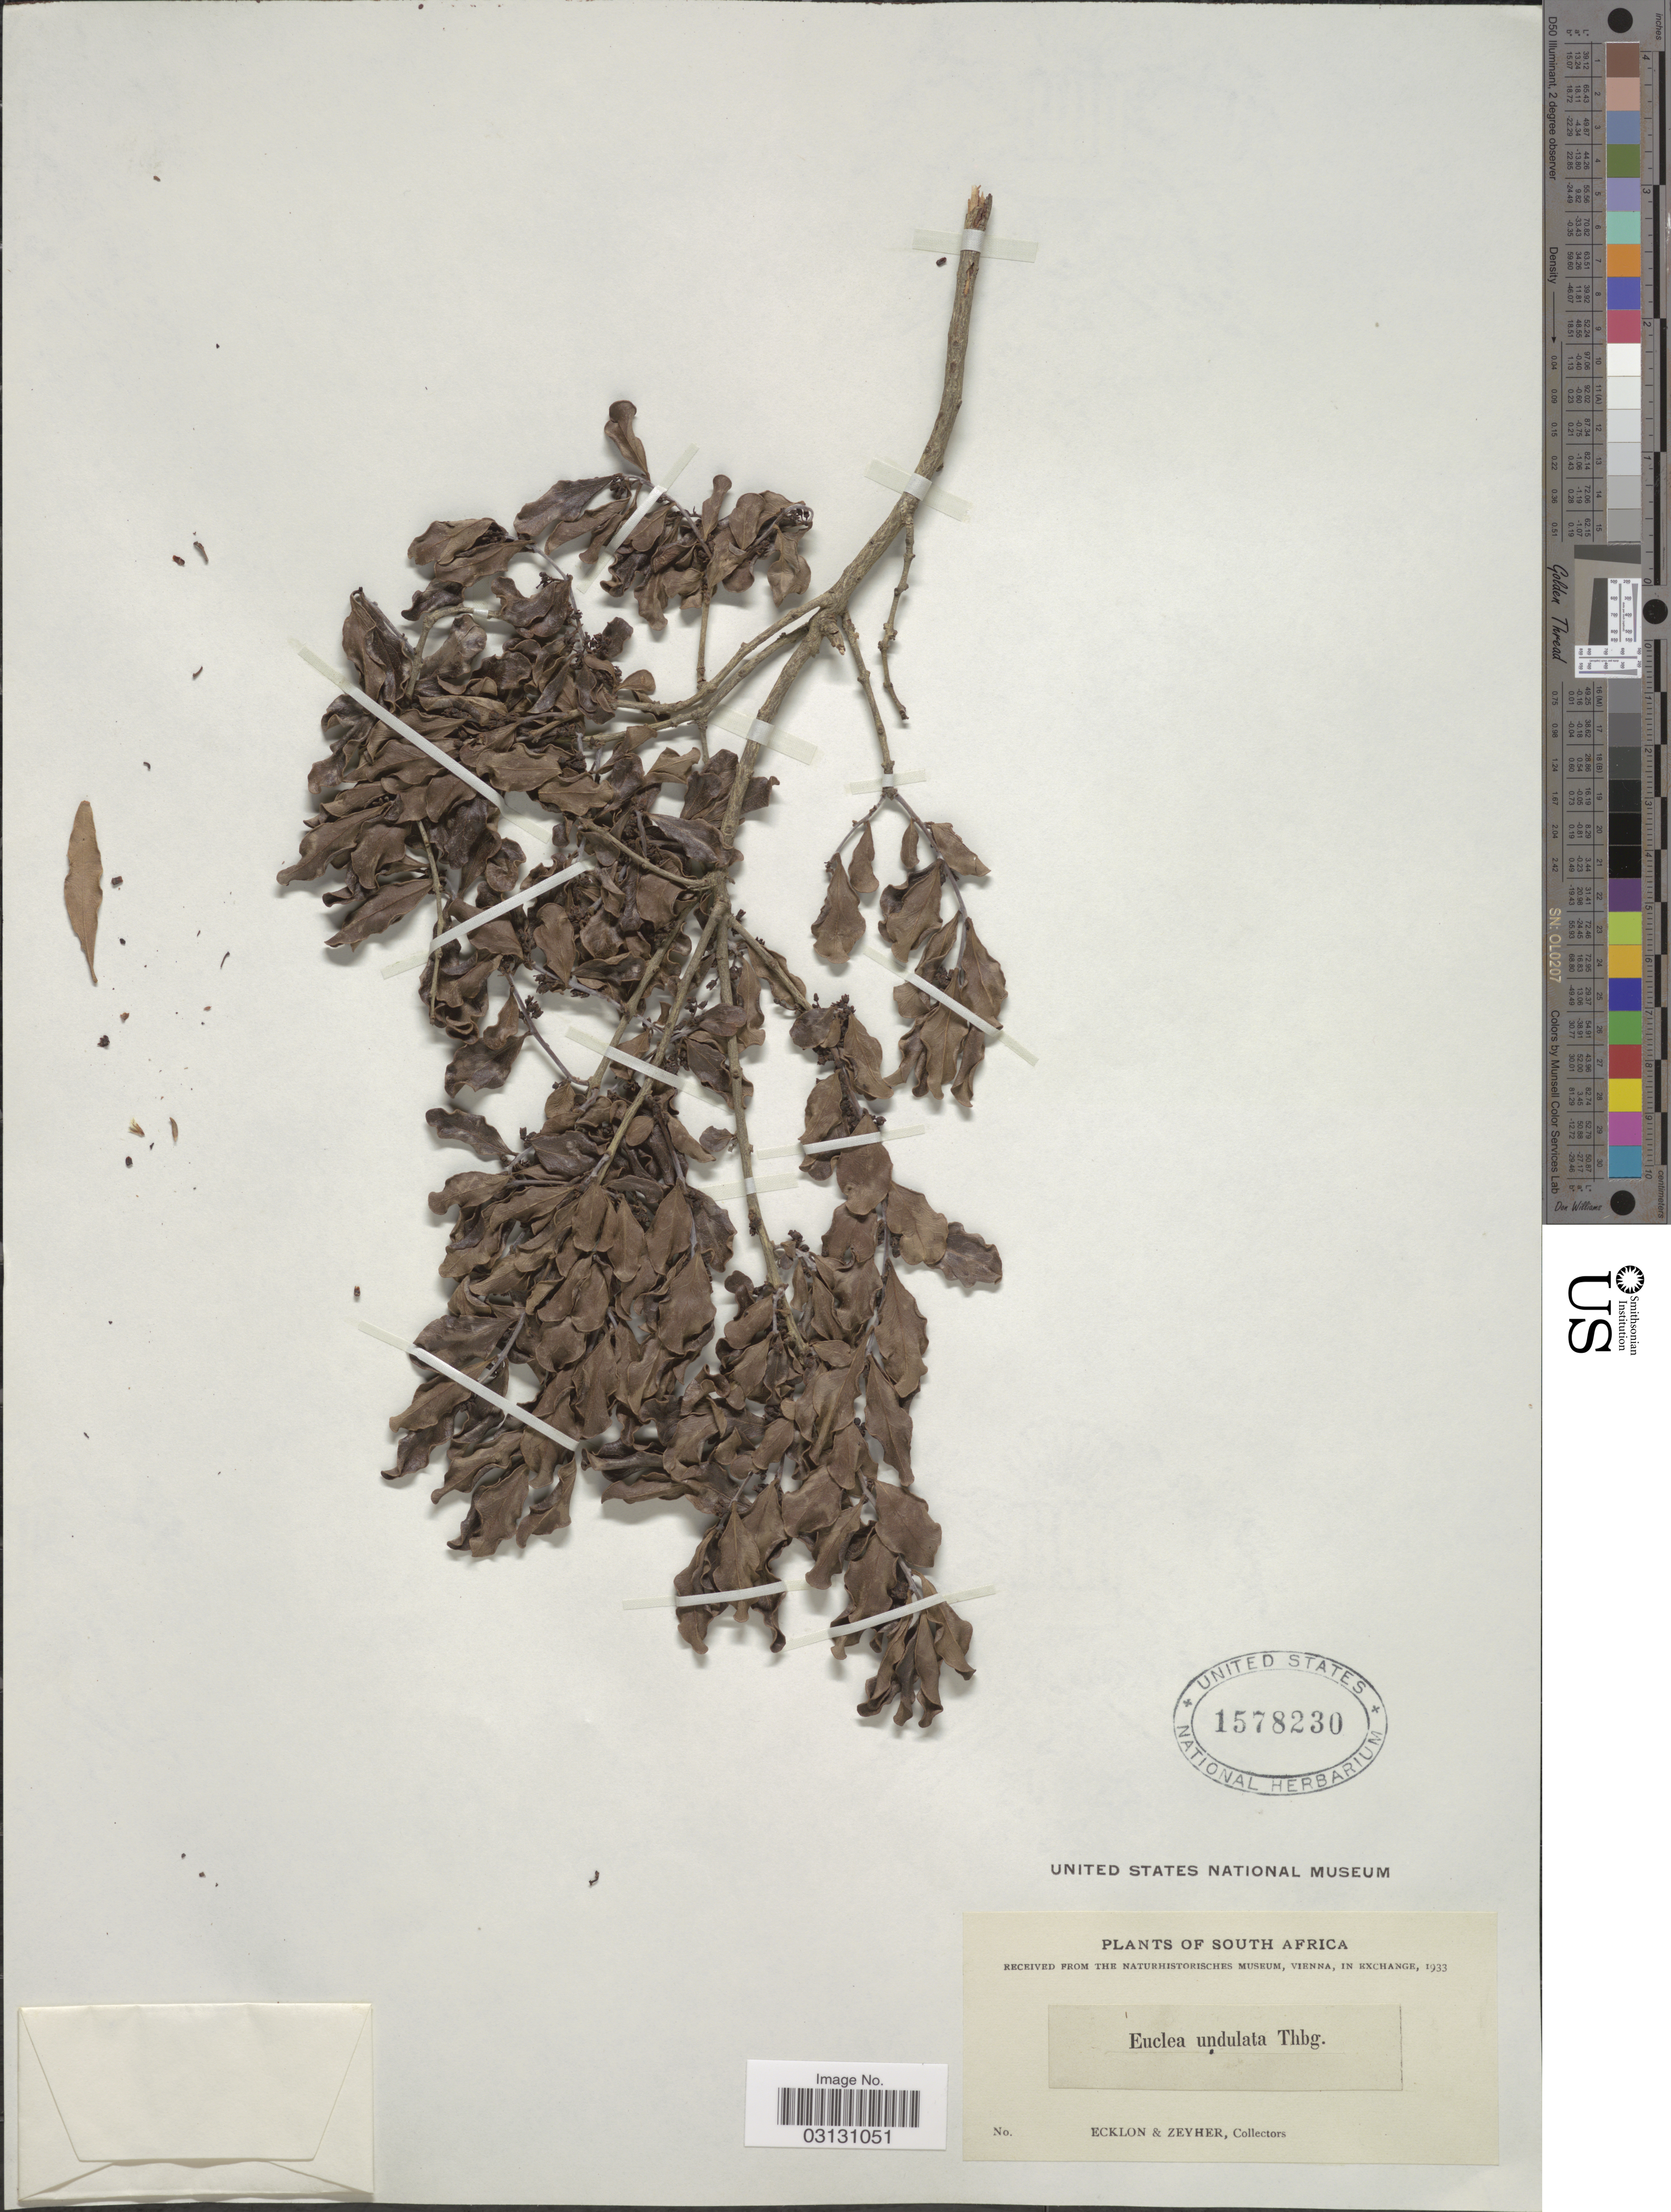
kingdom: Plantae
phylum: Tracheophyta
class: Magnoliopsida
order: Ericales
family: Ebenaceae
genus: Euclea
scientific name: Euclea undulata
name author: Thunb.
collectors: -. Ecklon & -. Zeyher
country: South Africa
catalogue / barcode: US 1578230